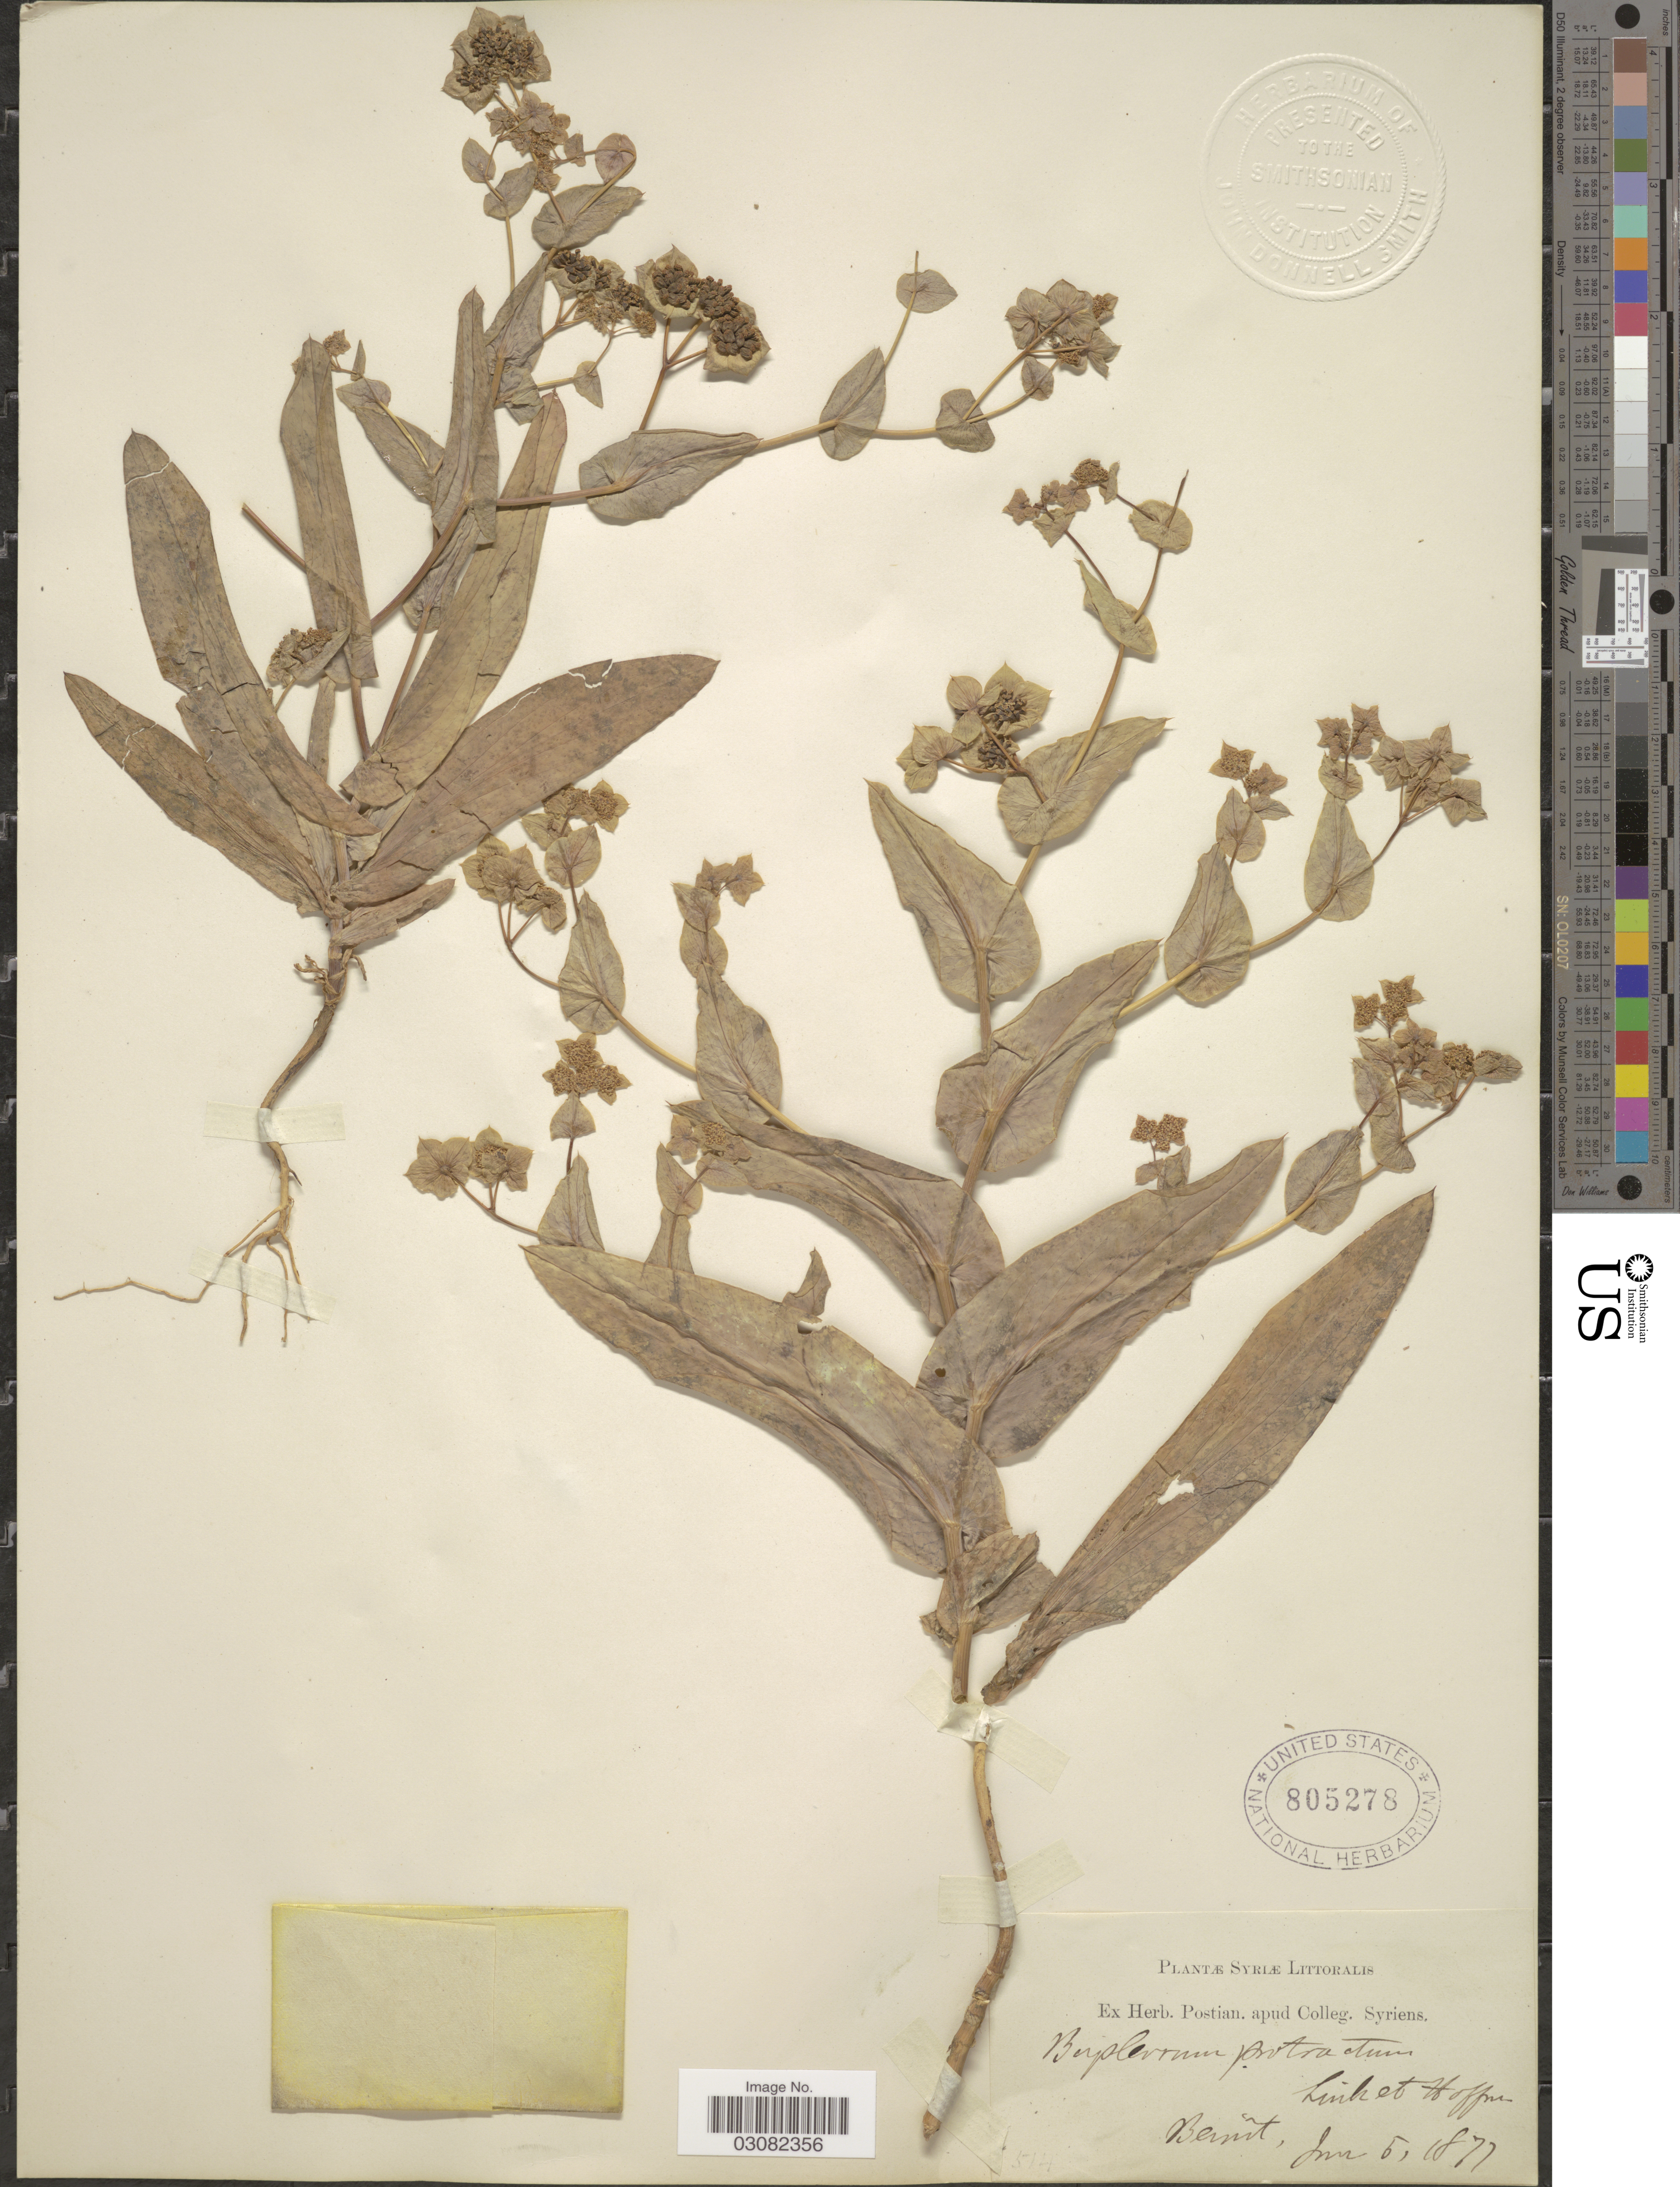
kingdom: Plantae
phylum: Tracheophyta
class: Magnoliopsida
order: Apiales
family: Apiaceae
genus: Bupleurum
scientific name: Bupleurum proctractum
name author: Hoffmanns. & Link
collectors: ex herb. Postian. apud Colleg. Syriens. Protest. USE "Fannie P. A. Shepard" (10308853) AS PRIMARY COLLECTOR INSTEAD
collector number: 514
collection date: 1877-06-05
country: Lebanon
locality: Syriæ Littoralis. Beruit.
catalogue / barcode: US 805278